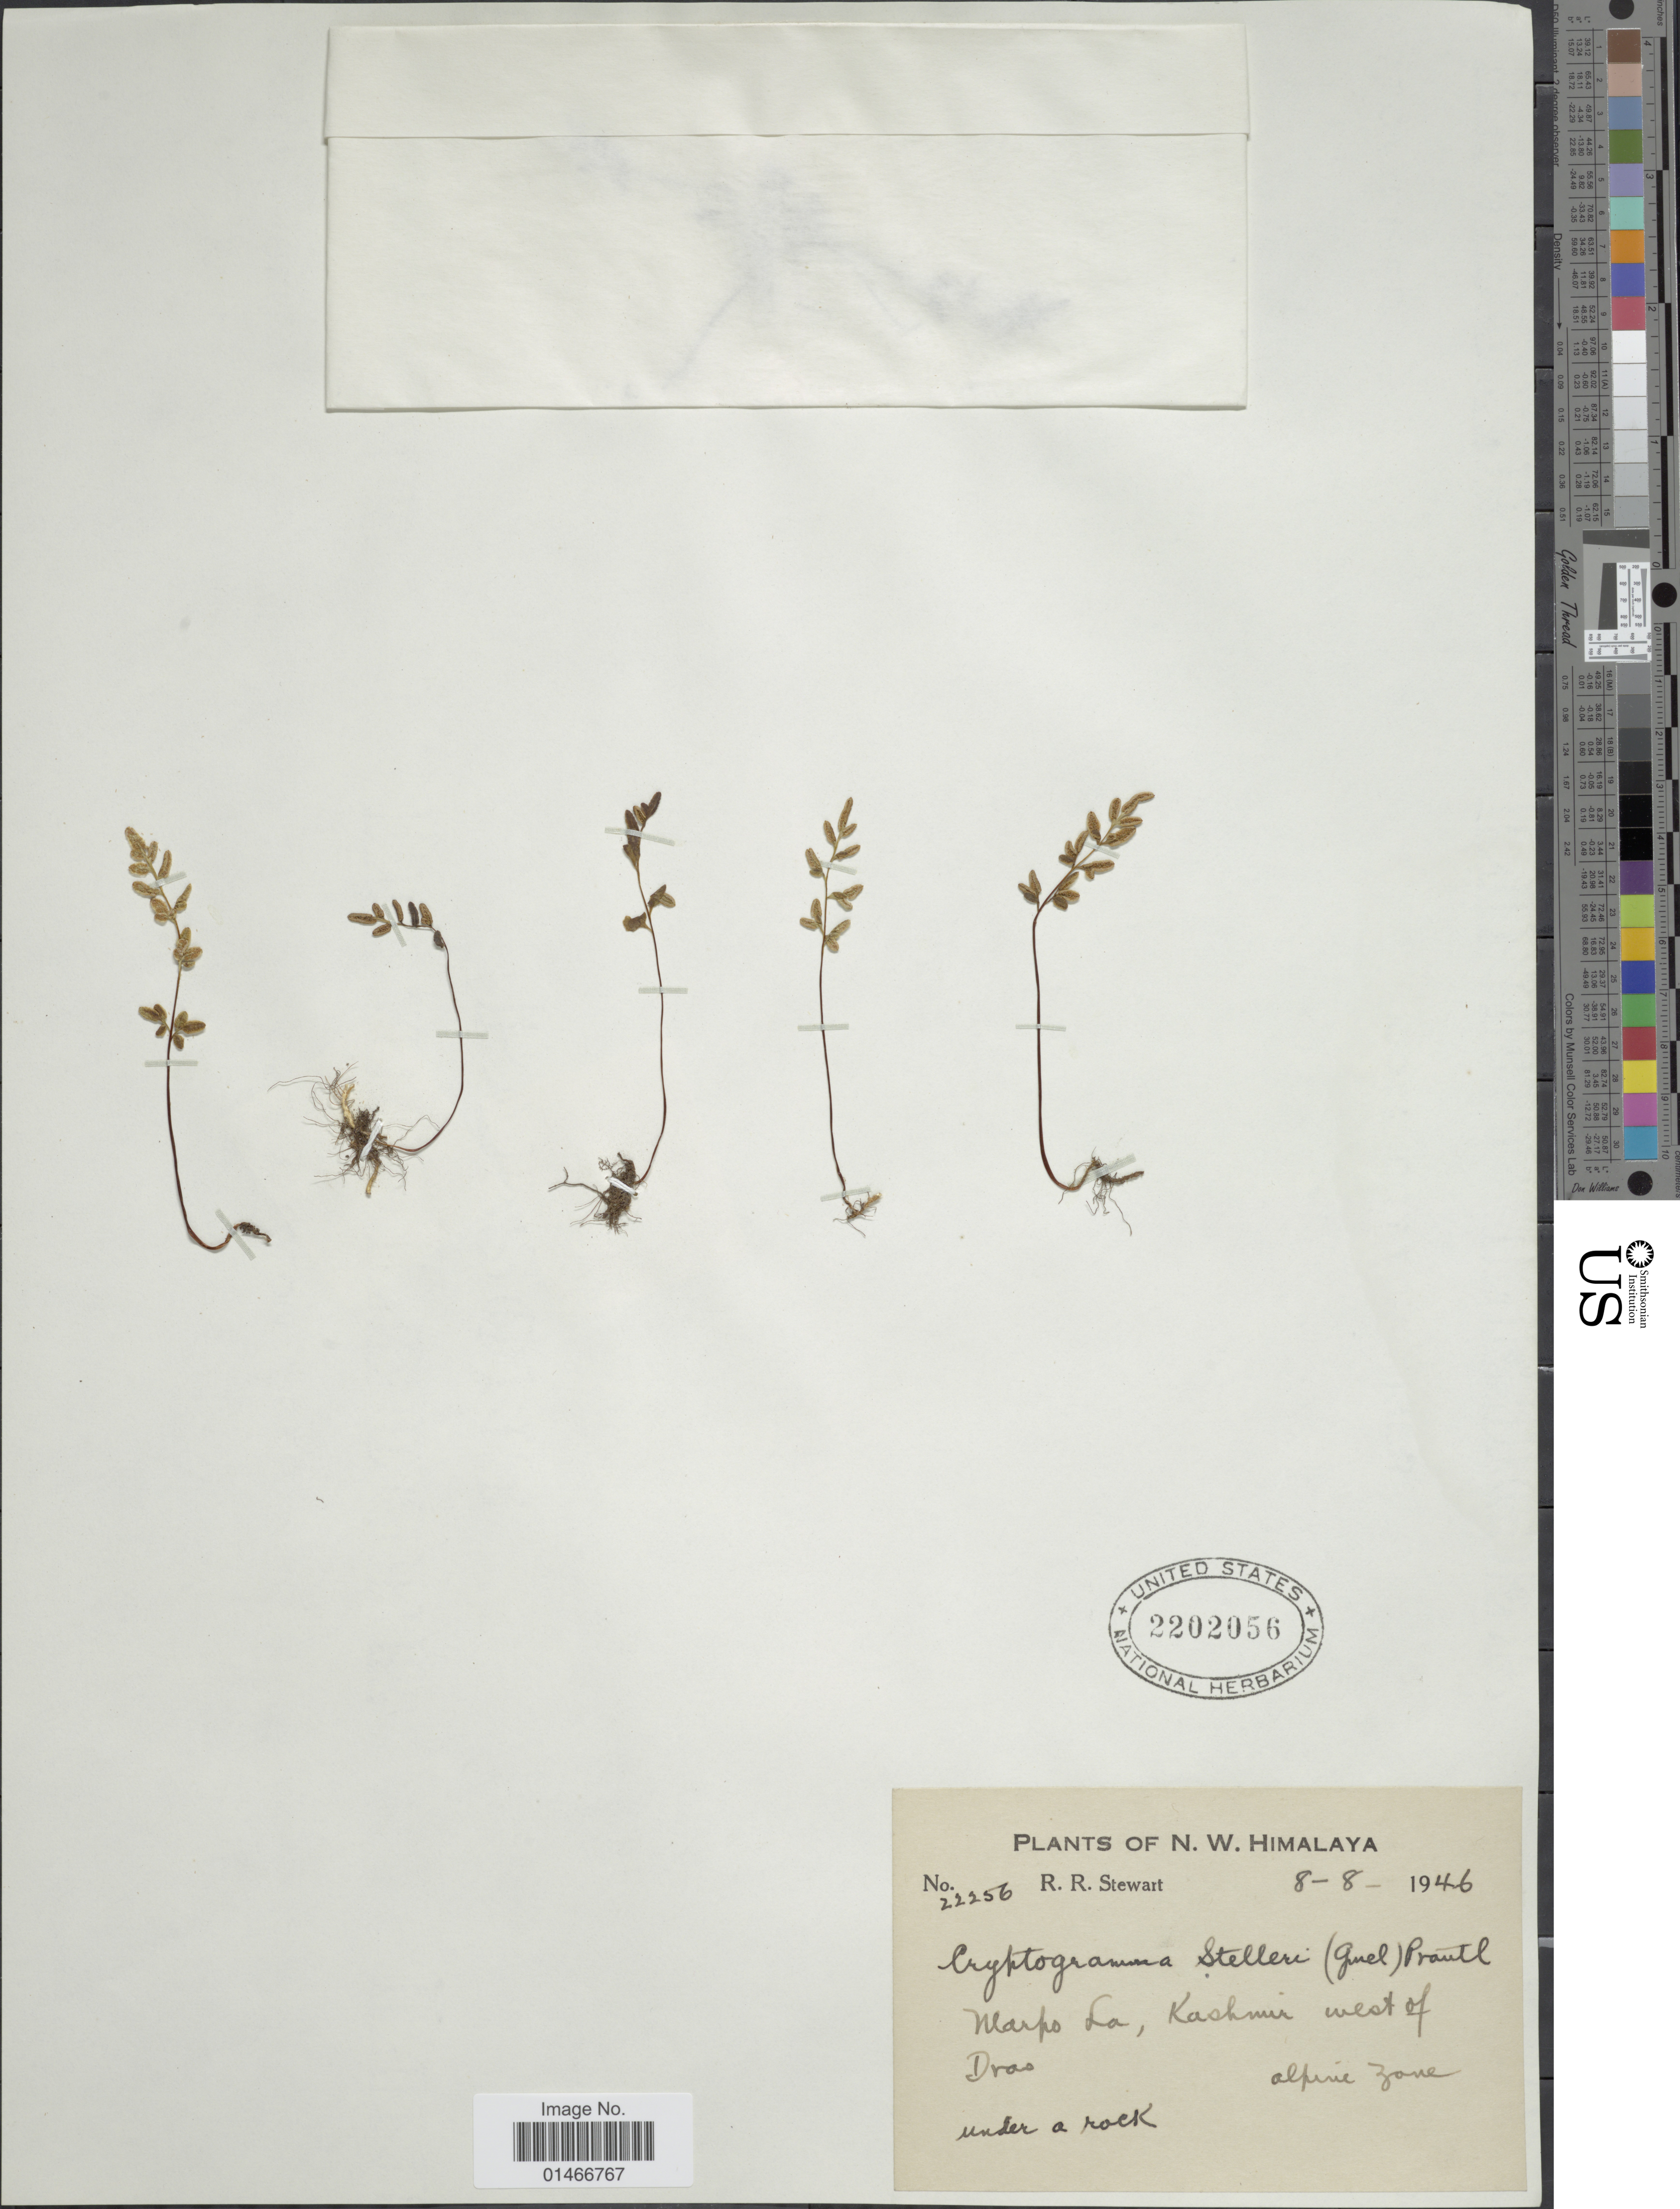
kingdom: Plantae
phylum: Tracheophyta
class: Polypodiopsida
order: Polypodiales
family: Pteridaceae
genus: Cryptogramma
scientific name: Cryptogramma stelleri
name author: (S.G. Gmel.) Prantl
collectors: R. R. Stewart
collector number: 22256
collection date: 1946-08-08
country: India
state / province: Jammu and Kashmir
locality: N. W. Himalaya. Marpo La, Kashmir west of Dras. alpine zone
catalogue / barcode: US 2202056